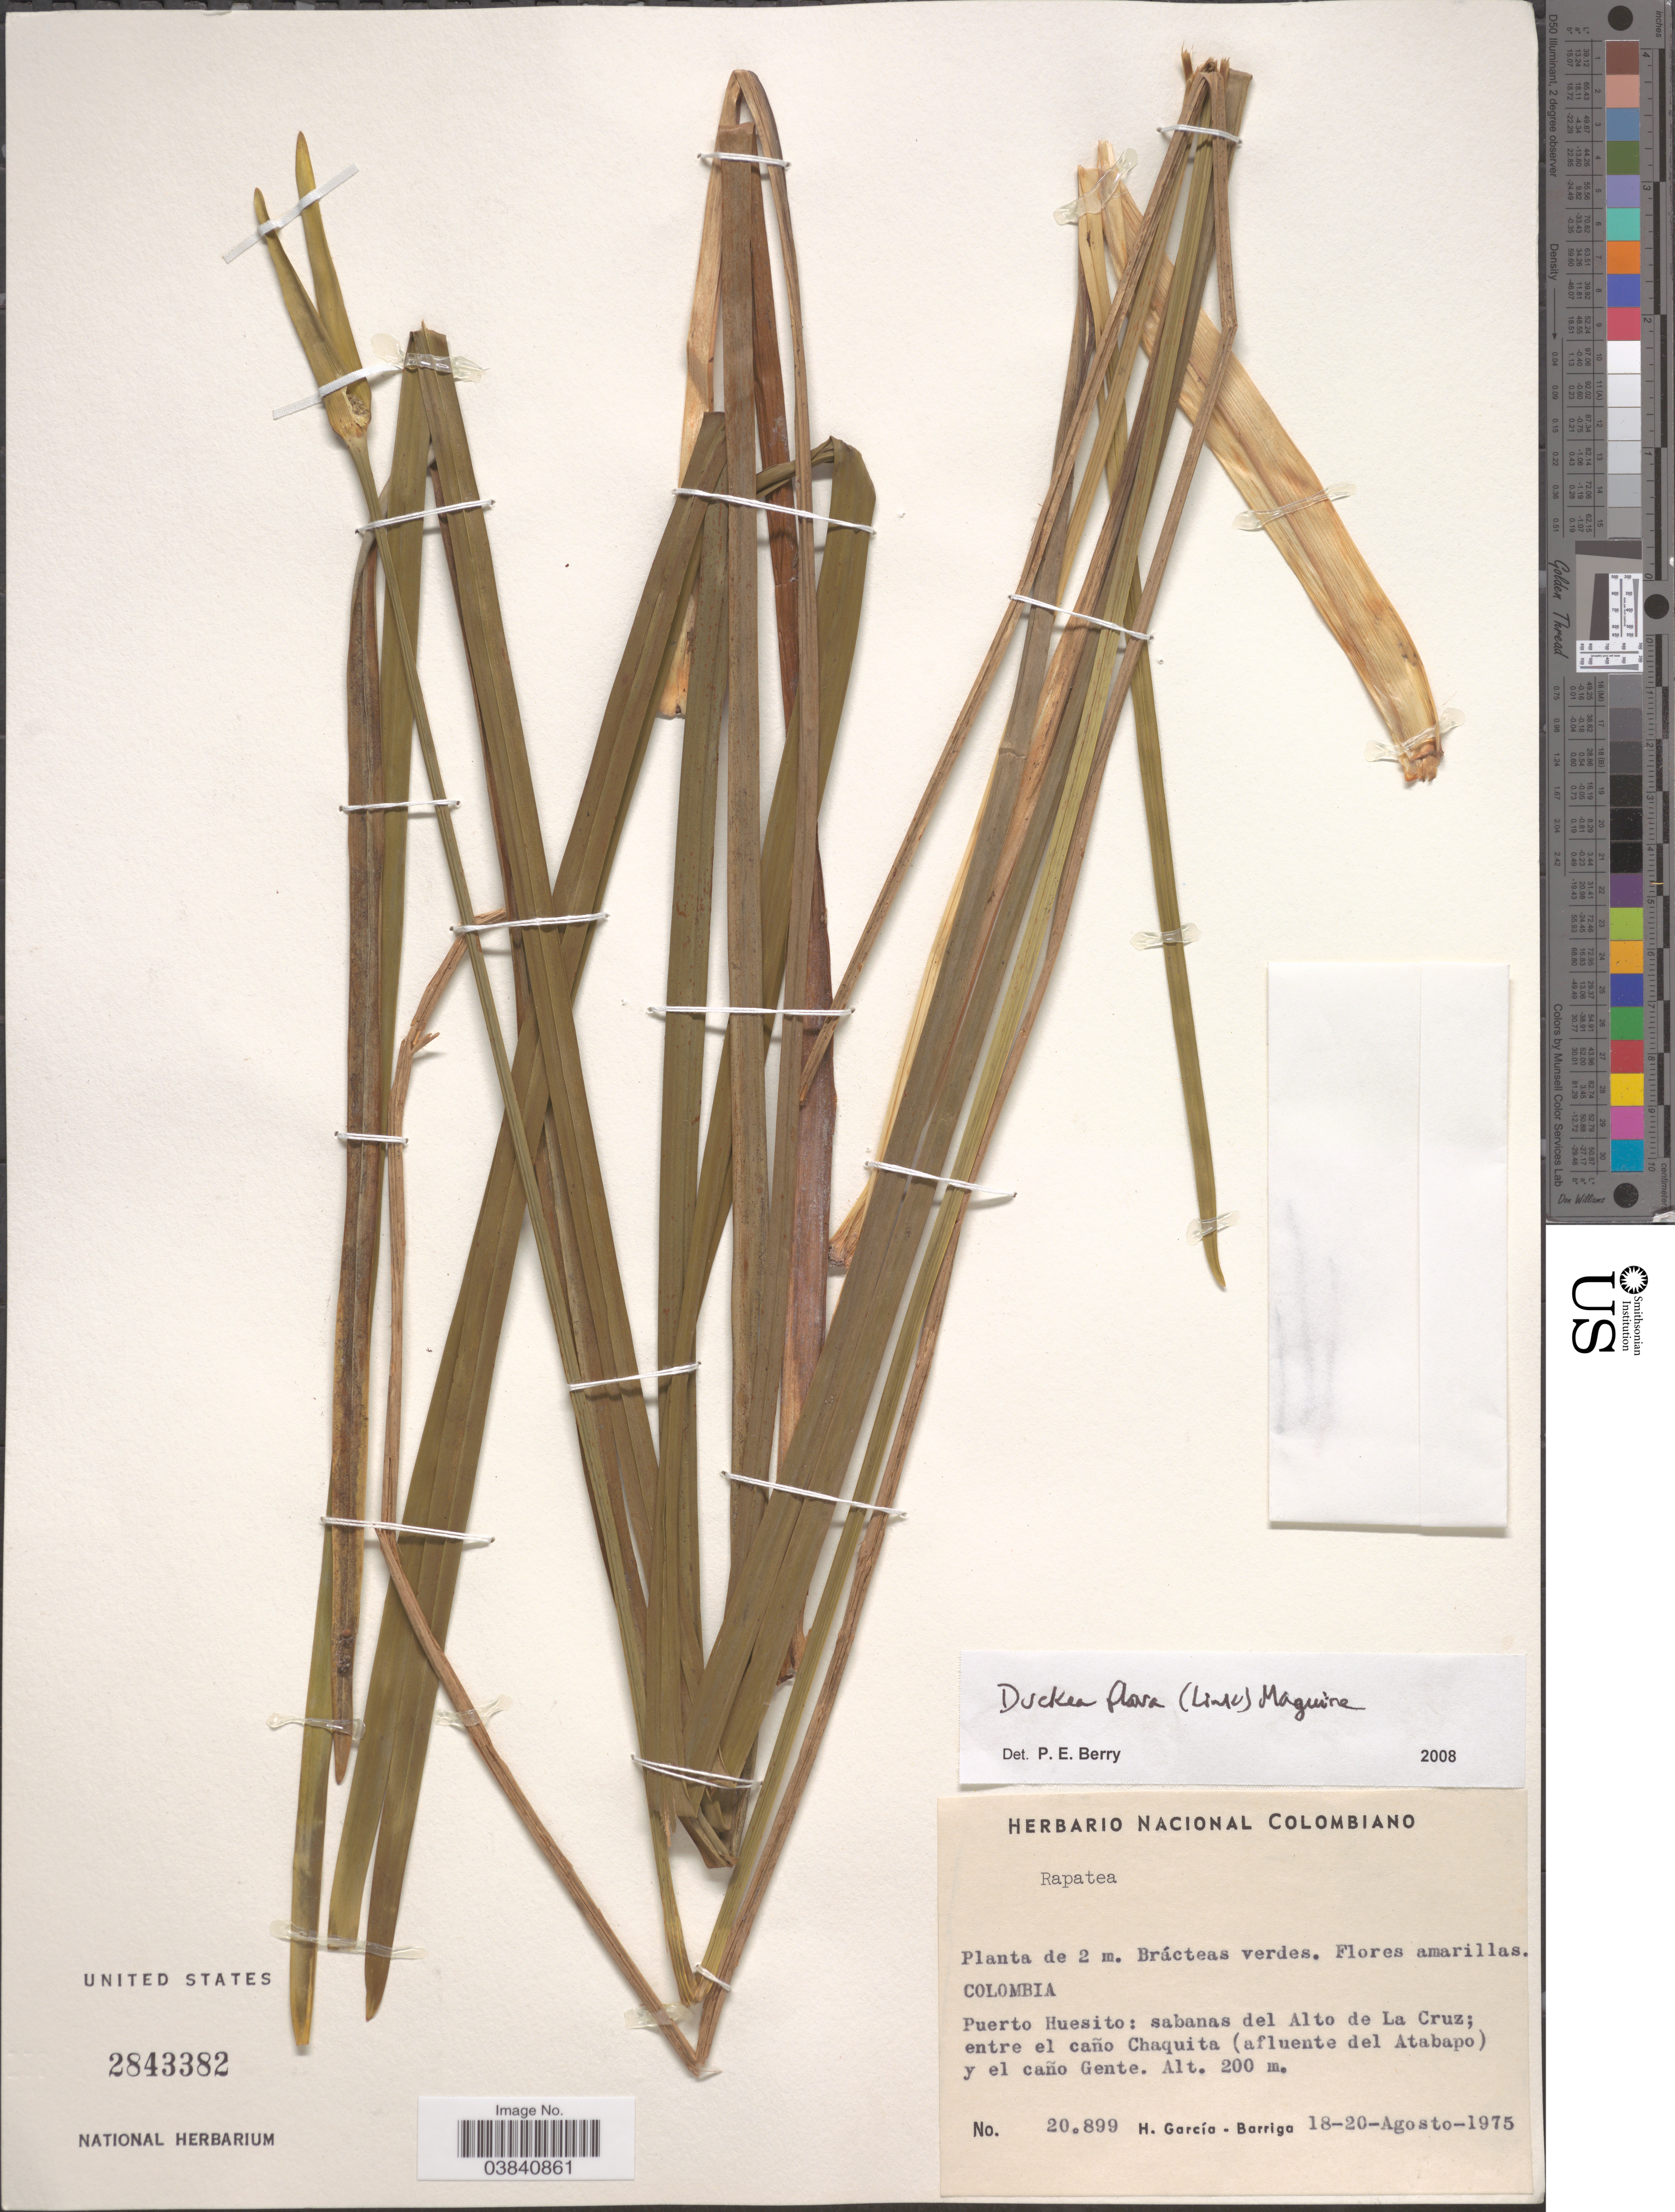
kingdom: Plantae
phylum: Tracheophyta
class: Liliopsida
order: Poales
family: Rapateaceae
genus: Duckea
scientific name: Duckea flava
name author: (Link) Maguire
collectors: H. García Barriga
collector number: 20899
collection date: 1975-08-18/1975-08-20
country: Colombia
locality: Puerto Huesito: sabanas del Alto de La Cruz; entre el caño Chaquita (afluente del Atabapo) y el caño Gente.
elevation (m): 200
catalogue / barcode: US 2843382